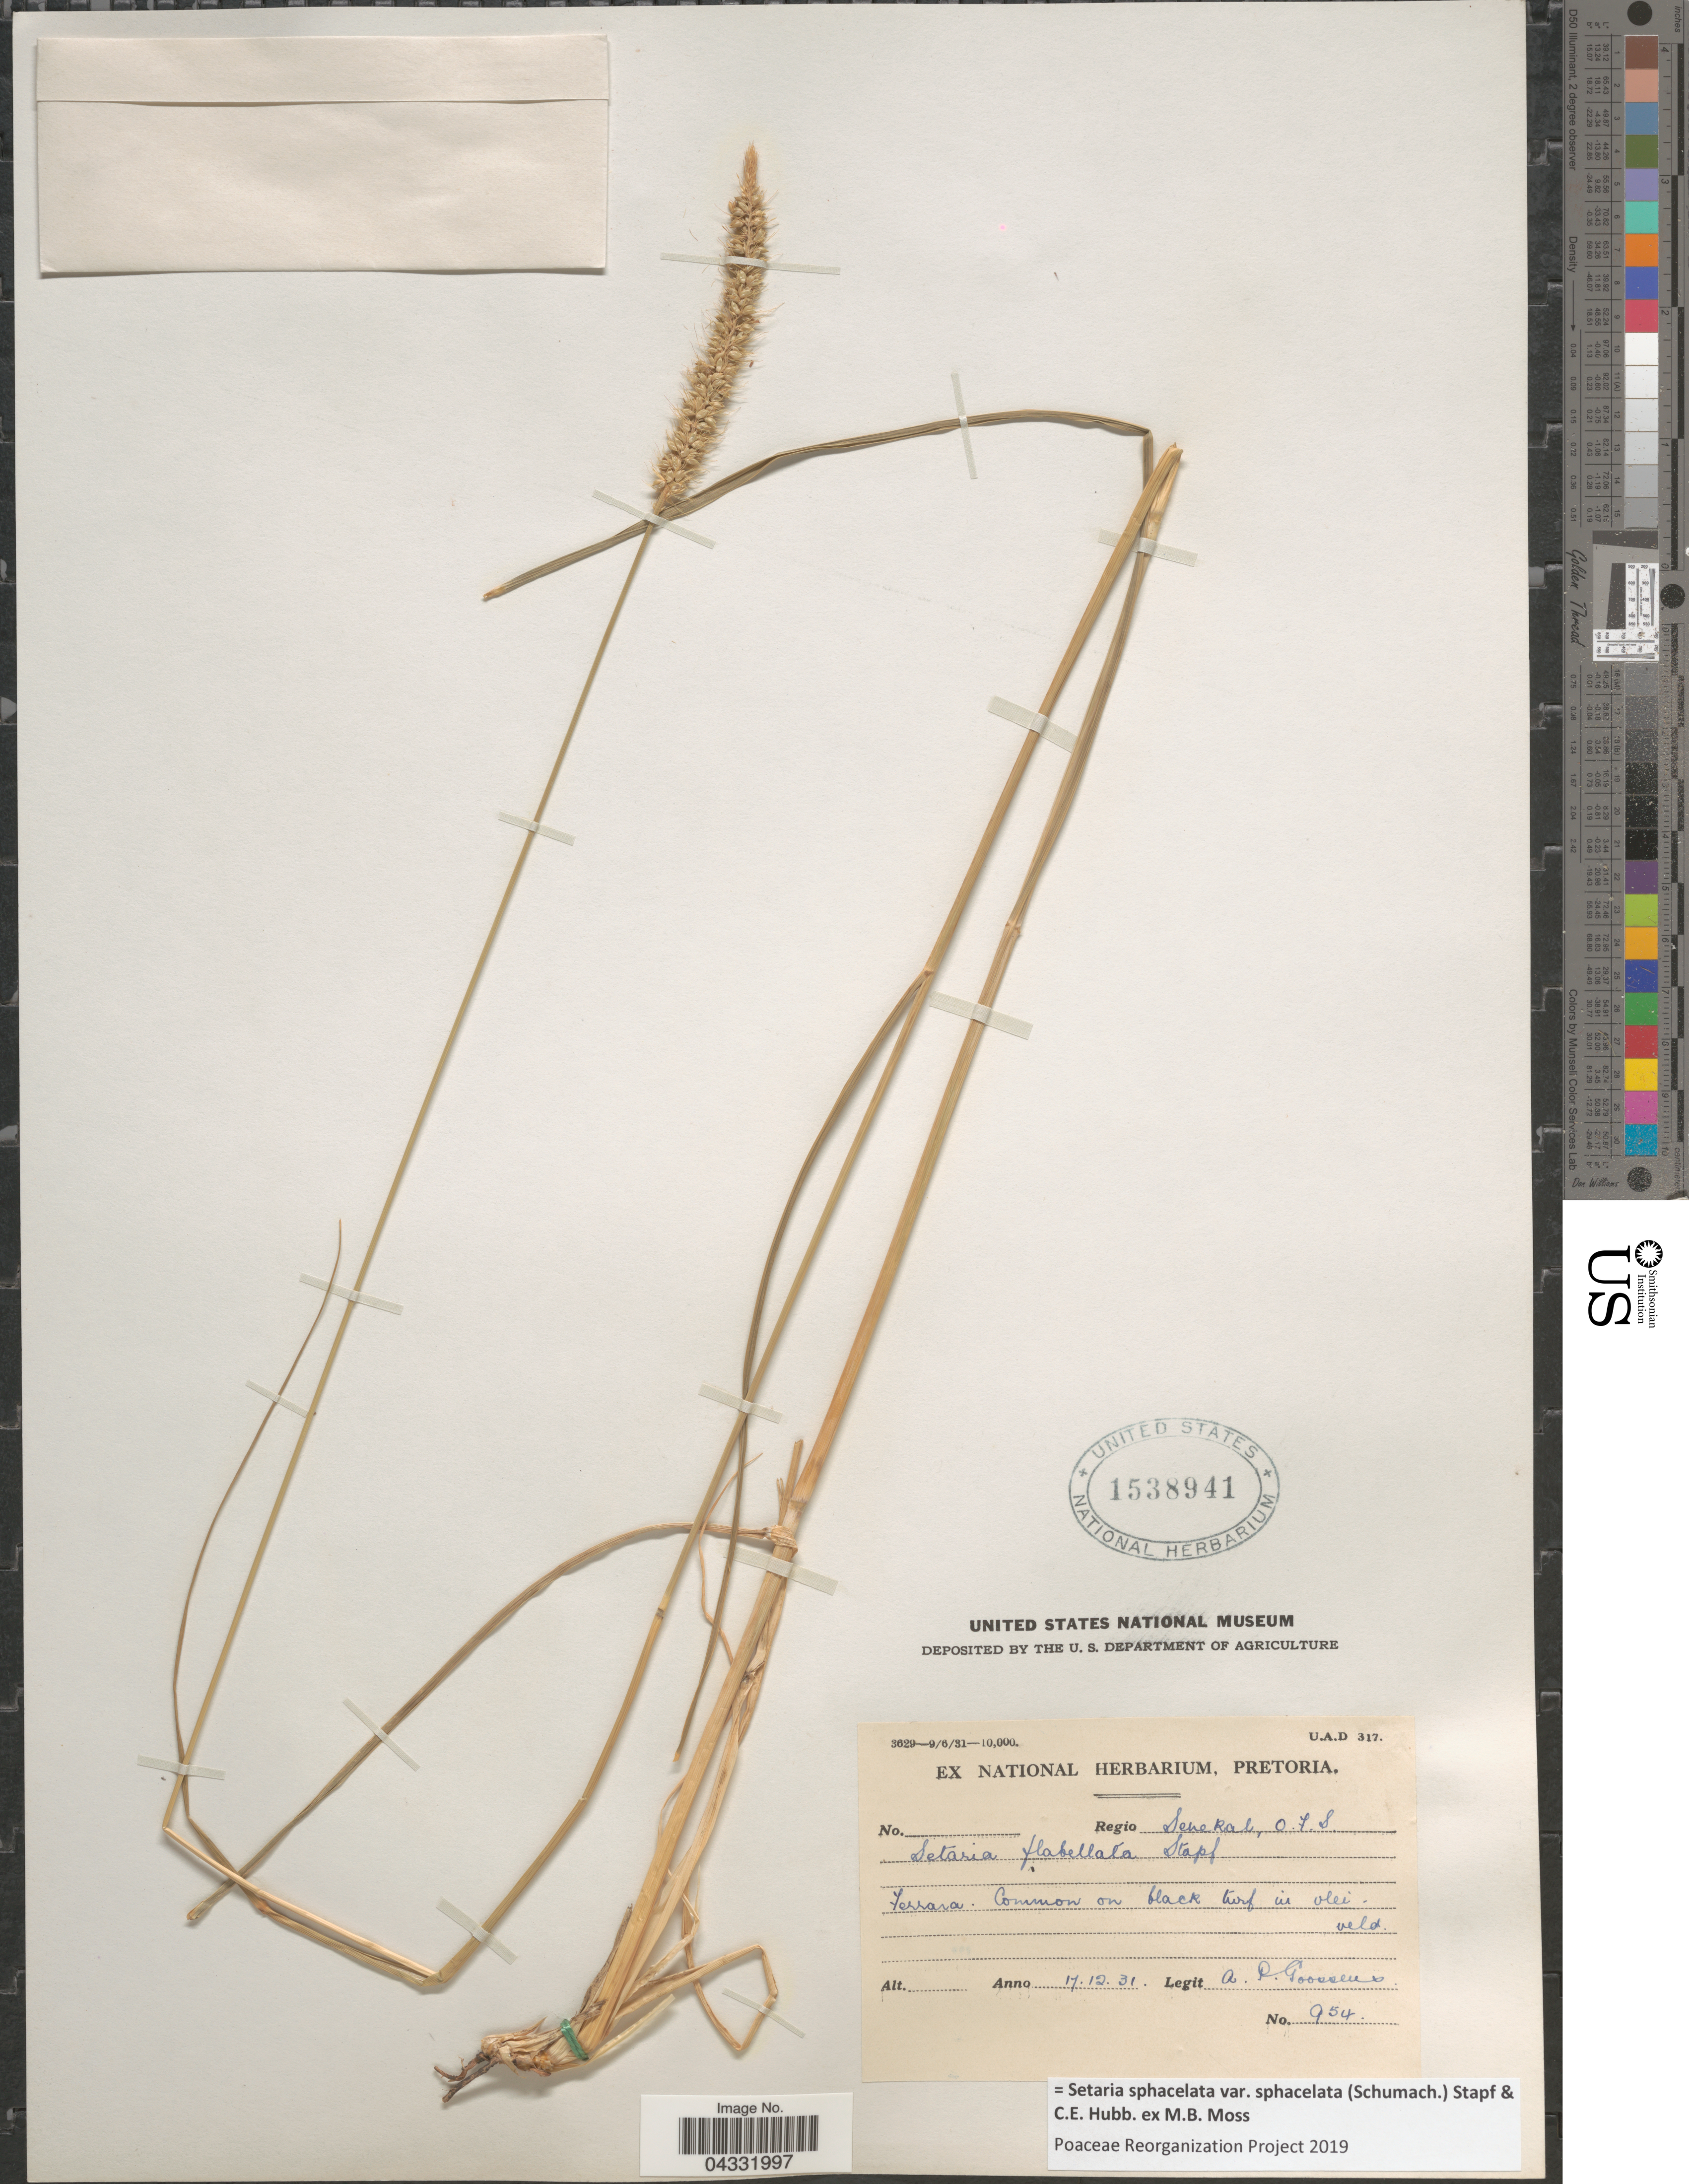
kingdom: Plantae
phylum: Tracheophyta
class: Liliopsida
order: Poales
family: Poaceae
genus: Setaria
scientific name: Setaria sphacelata var. sphacelata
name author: (Schumach.) Stapf & C. E. Hubb. ex M.B. Moss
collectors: A. P. G. Goossens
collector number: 954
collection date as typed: Transcribed d/m/y: 17/12/31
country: South Africa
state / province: Free State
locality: Regio Senekal, O.F.S. Ferrara.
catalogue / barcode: US 1538941